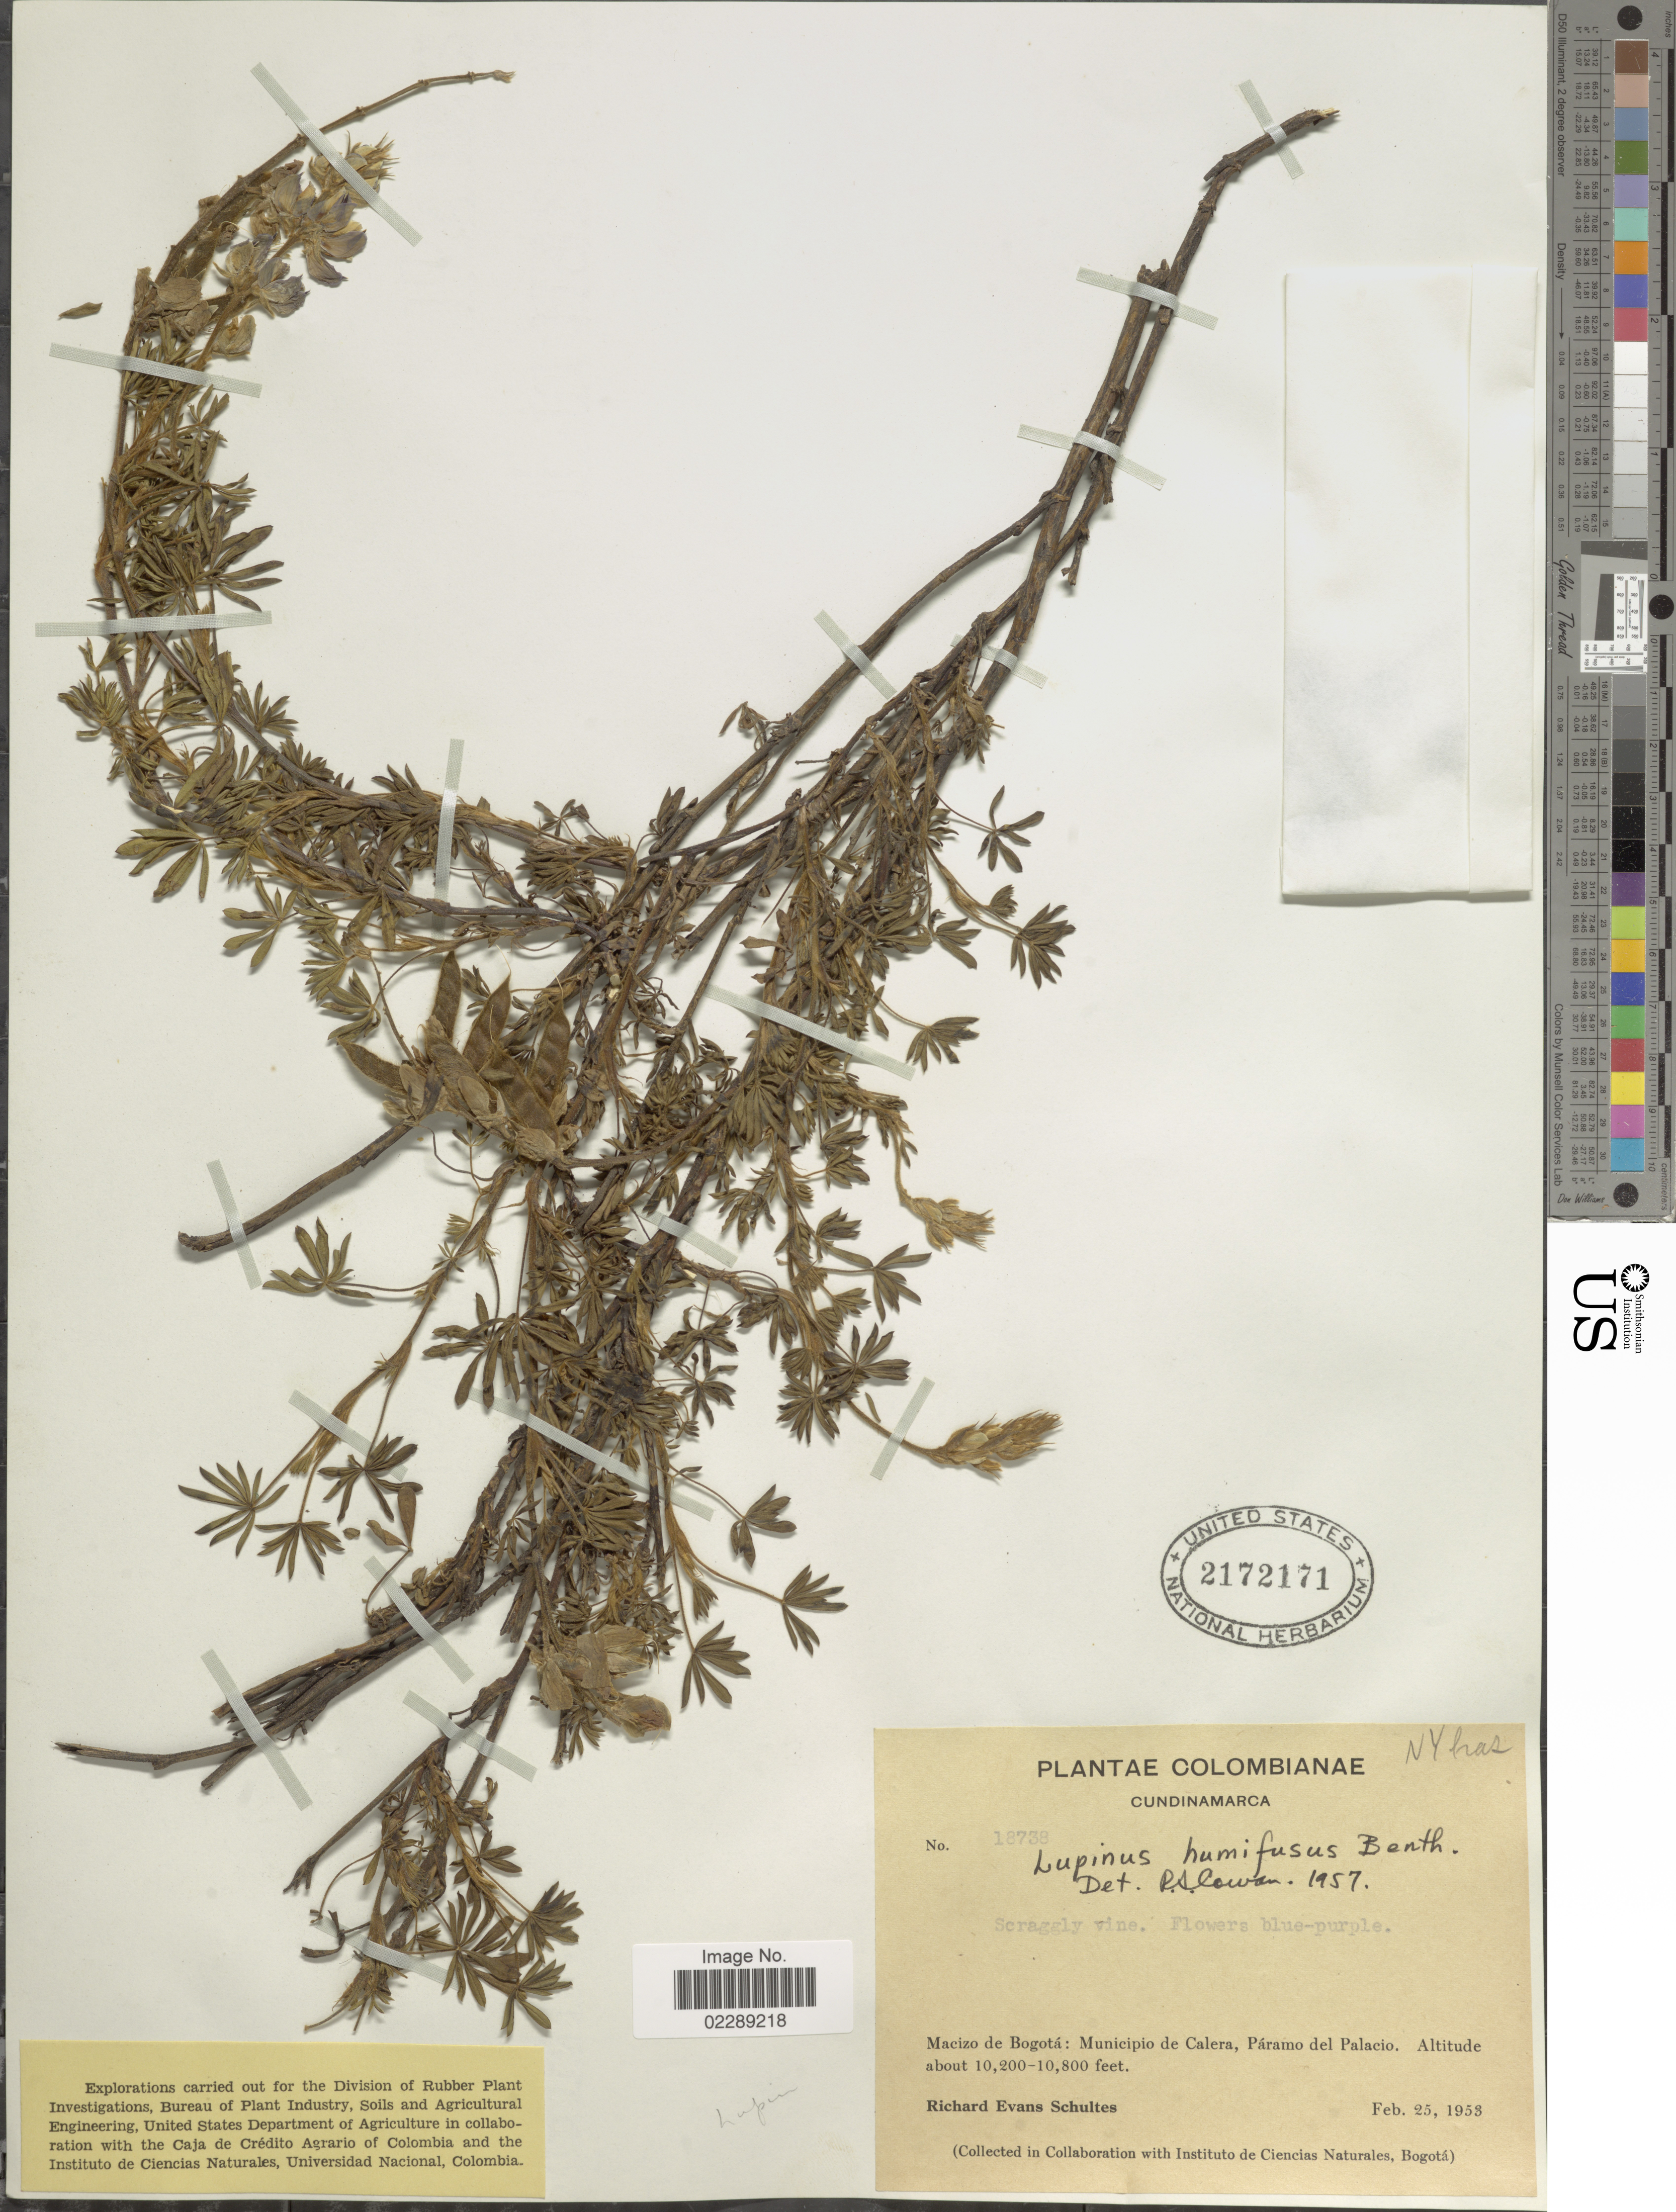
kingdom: Plantae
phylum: Tracheophyta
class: Magnoliopsida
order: Fabales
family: Fabaceae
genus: Lupinus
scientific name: Lupinus humifusus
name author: Sessé & Moc. ex G. Don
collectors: R. E. Schultes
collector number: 18738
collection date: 1953-02-25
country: Colombia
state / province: Cundinamarca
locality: Macizo de Bogotá: Municipio de Calera, Páramo del Palacio.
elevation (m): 3109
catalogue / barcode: US 2172171